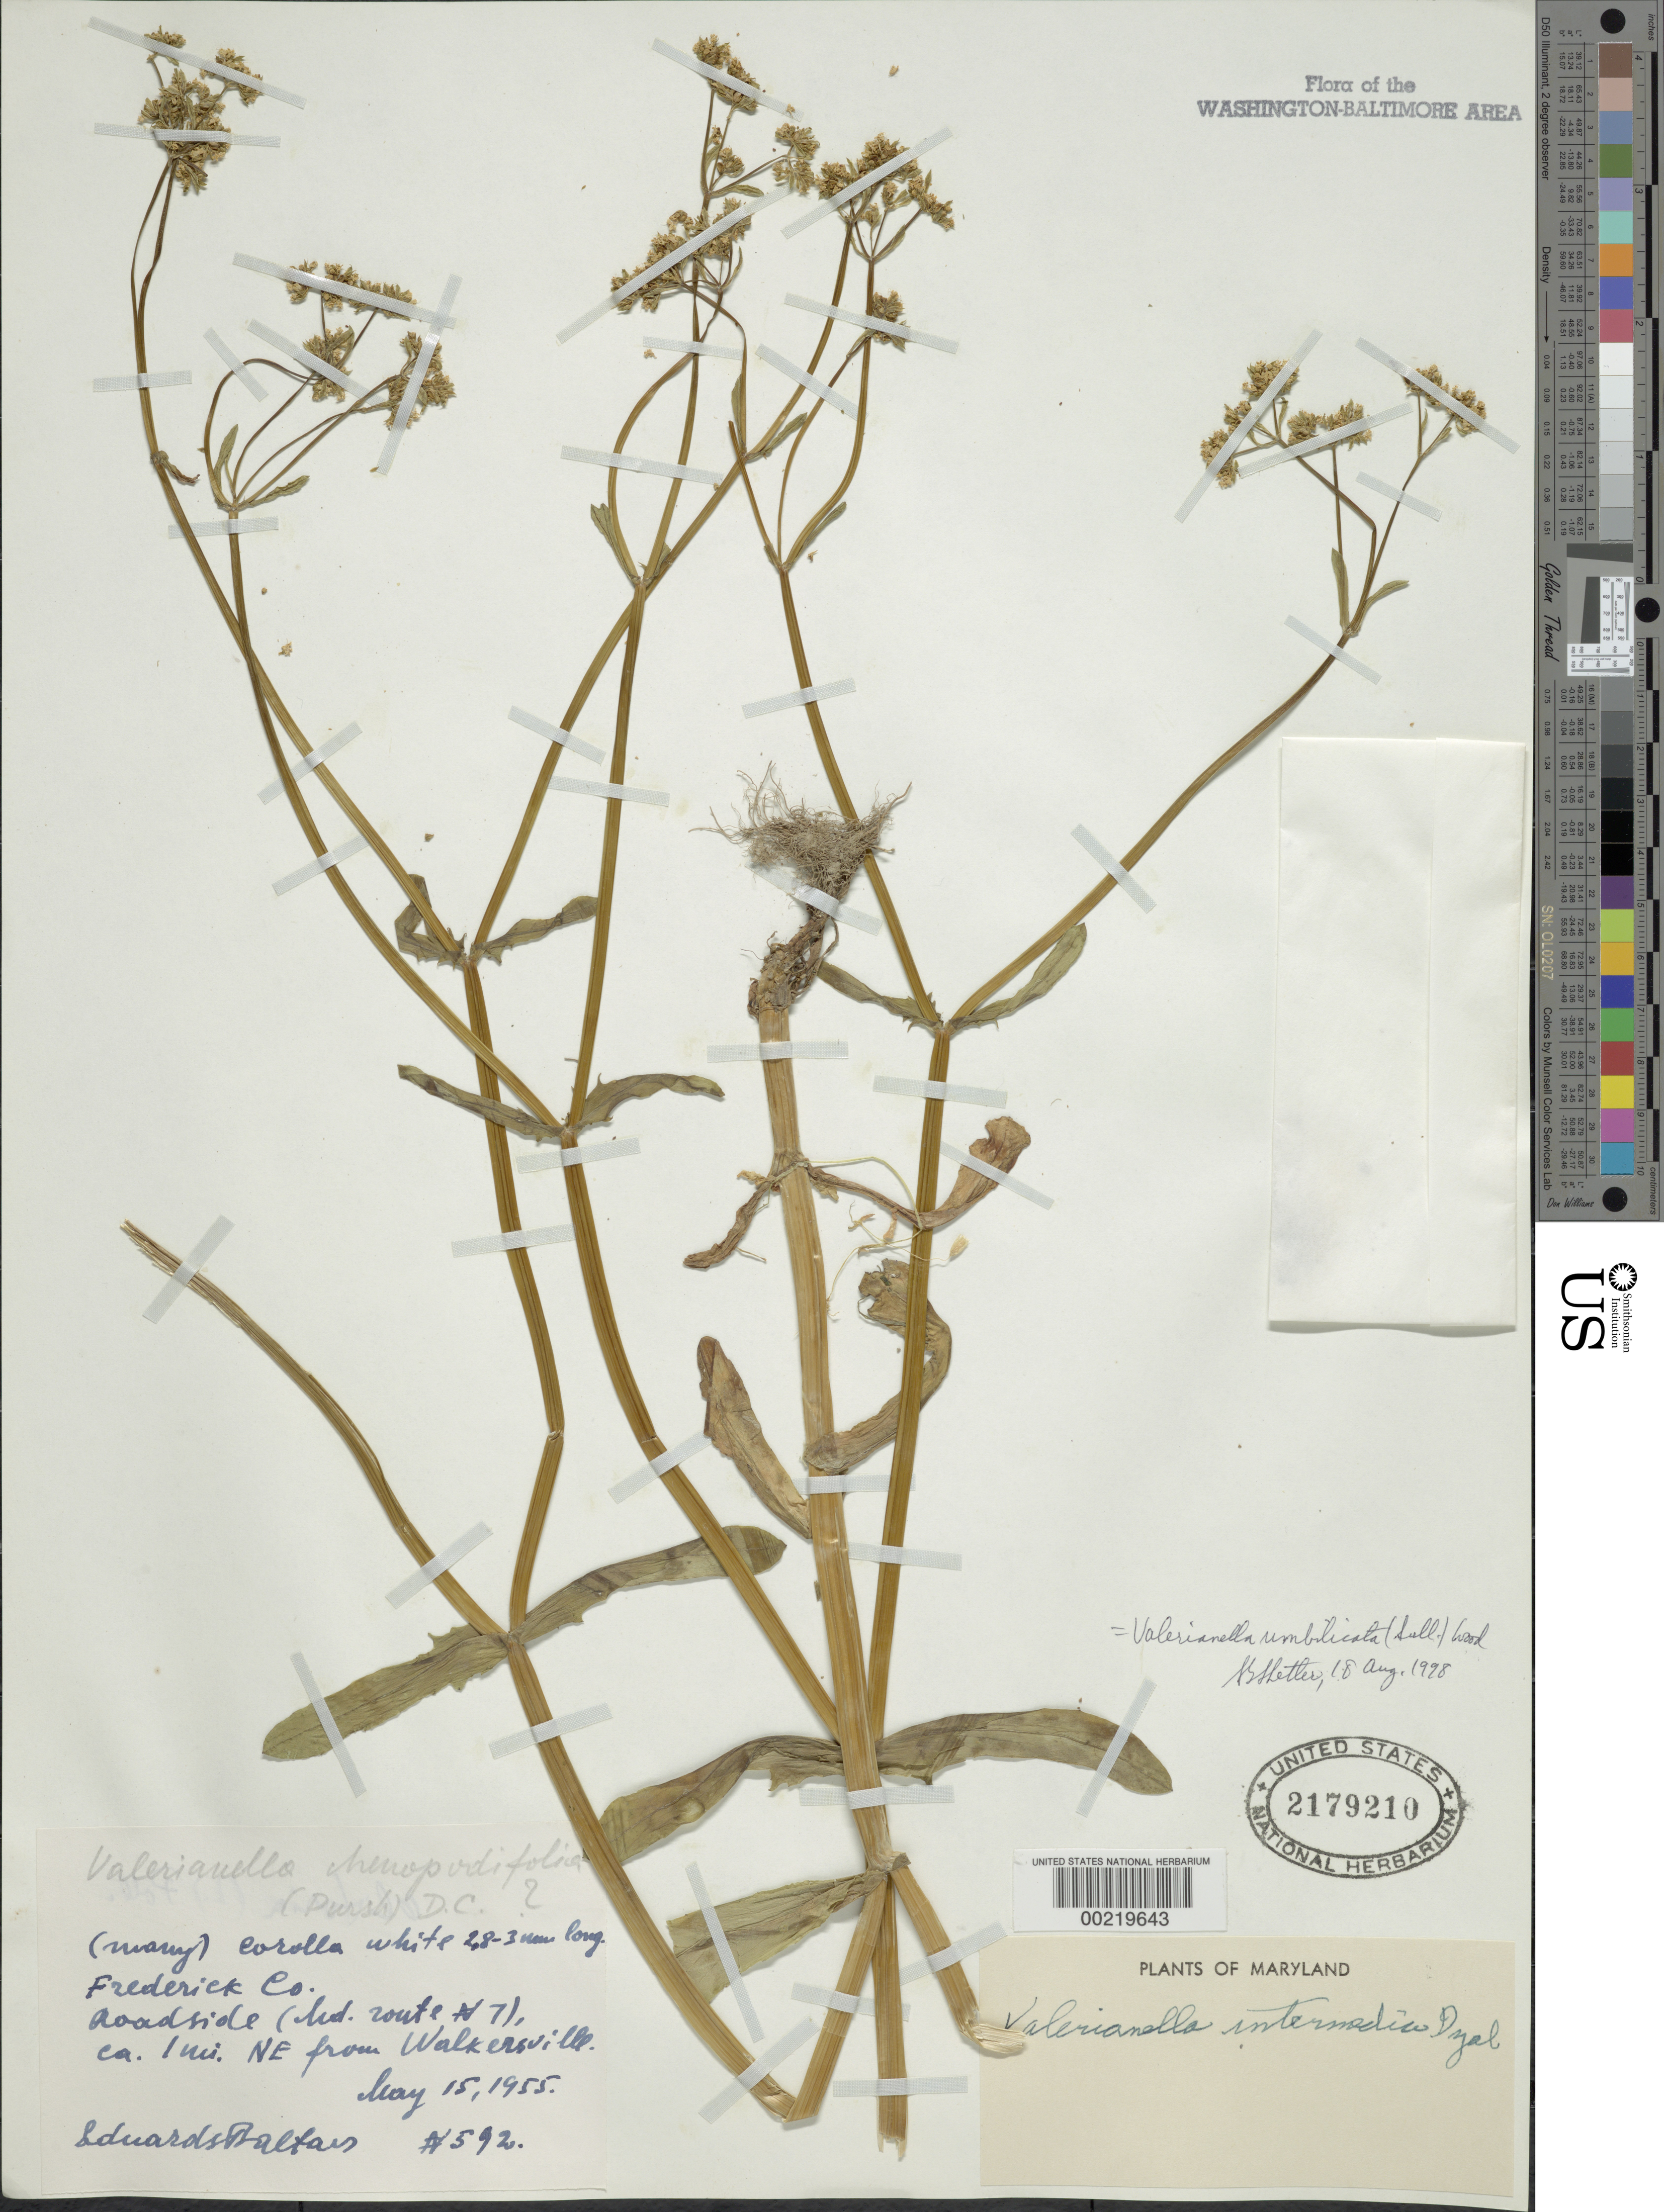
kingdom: Plantae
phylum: Tracheophyta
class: Magnoliopsida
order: Dipsacales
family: Caprifoliaceae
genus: Valerianella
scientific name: Valerianella umbilicata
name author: (Sull.) Alph. Wood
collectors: E. Baltars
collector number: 592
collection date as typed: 15 May 1955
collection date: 1955-05-15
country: United States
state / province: Maryland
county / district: Frederick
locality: Rt. 71, Ca. 1 mi. NE from Walkersville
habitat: Roadside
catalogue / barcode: US 2179210